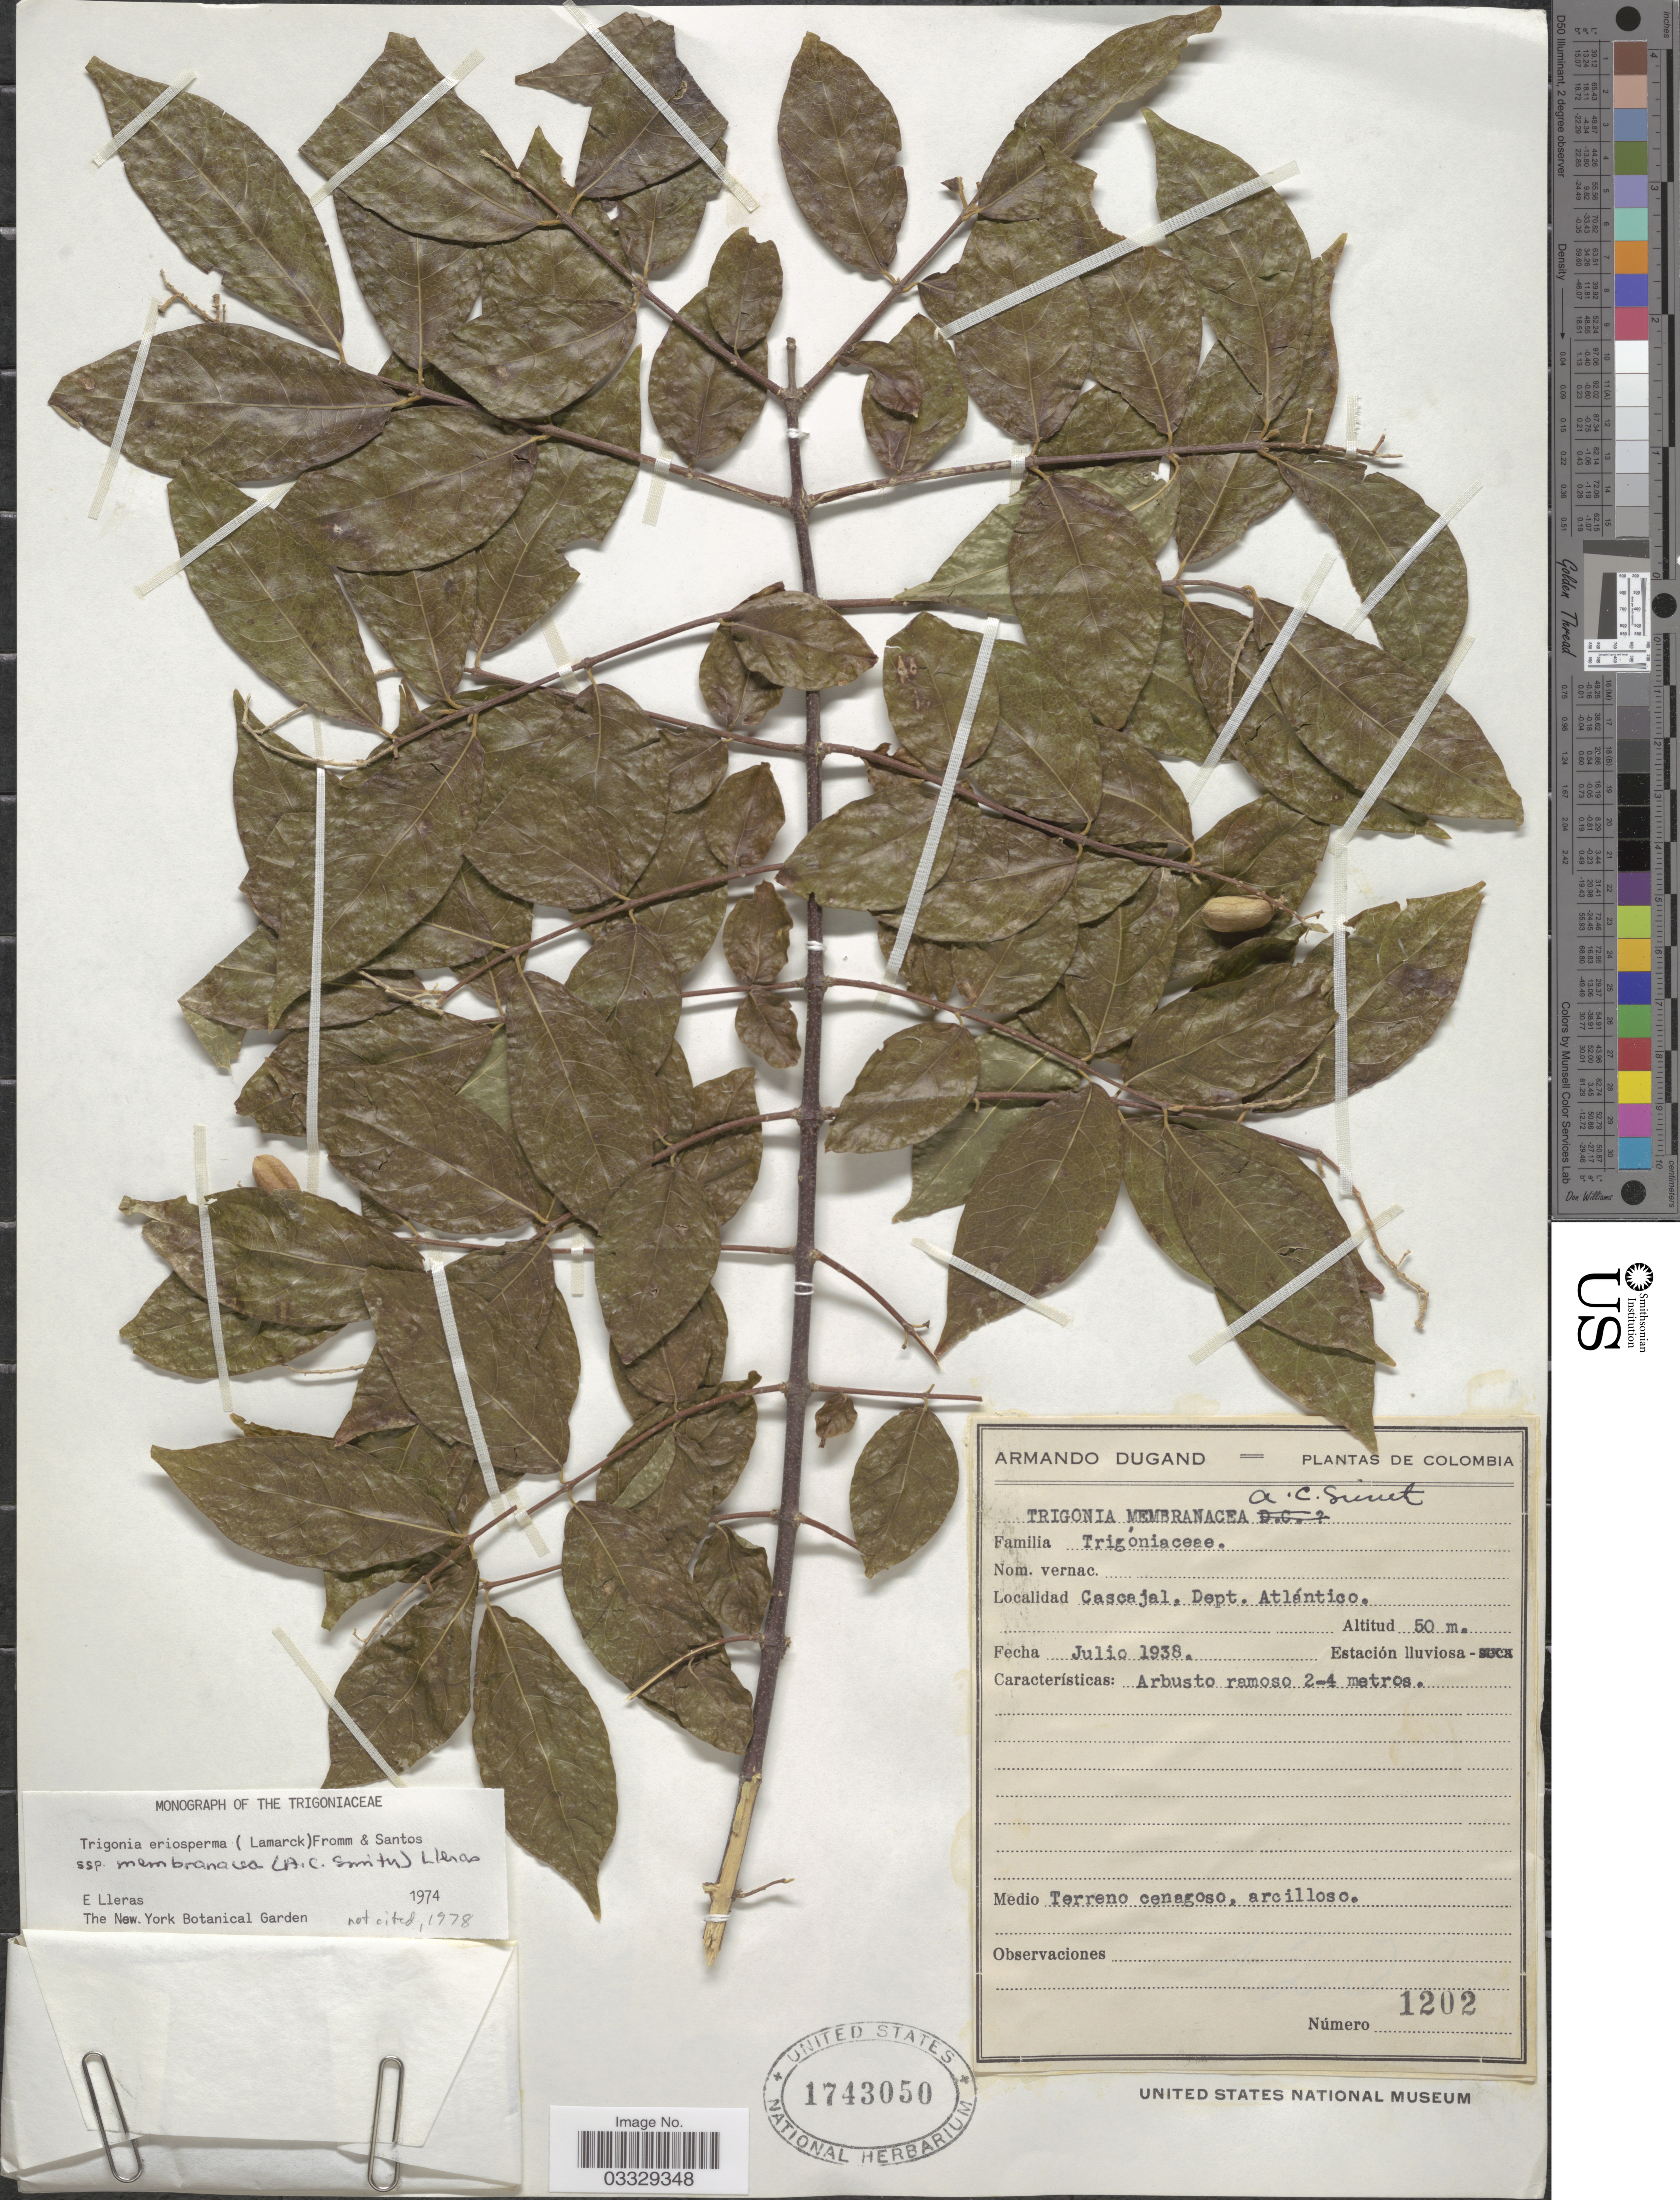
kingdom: Plantae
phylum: Tracheophyta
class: Magnoliopsida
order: Malpighiales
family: Trigoniaceae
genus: Trigonia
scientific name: Trigonia eriosperma subsp. membranacea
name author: (A.C. Sm.) Lleras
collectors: A. Dugand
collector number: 1202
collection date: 1938-07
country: Colombia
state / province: Atlántico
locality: Cascajal, Dept. Atlántico.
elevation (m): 50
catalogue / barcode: US 1743050